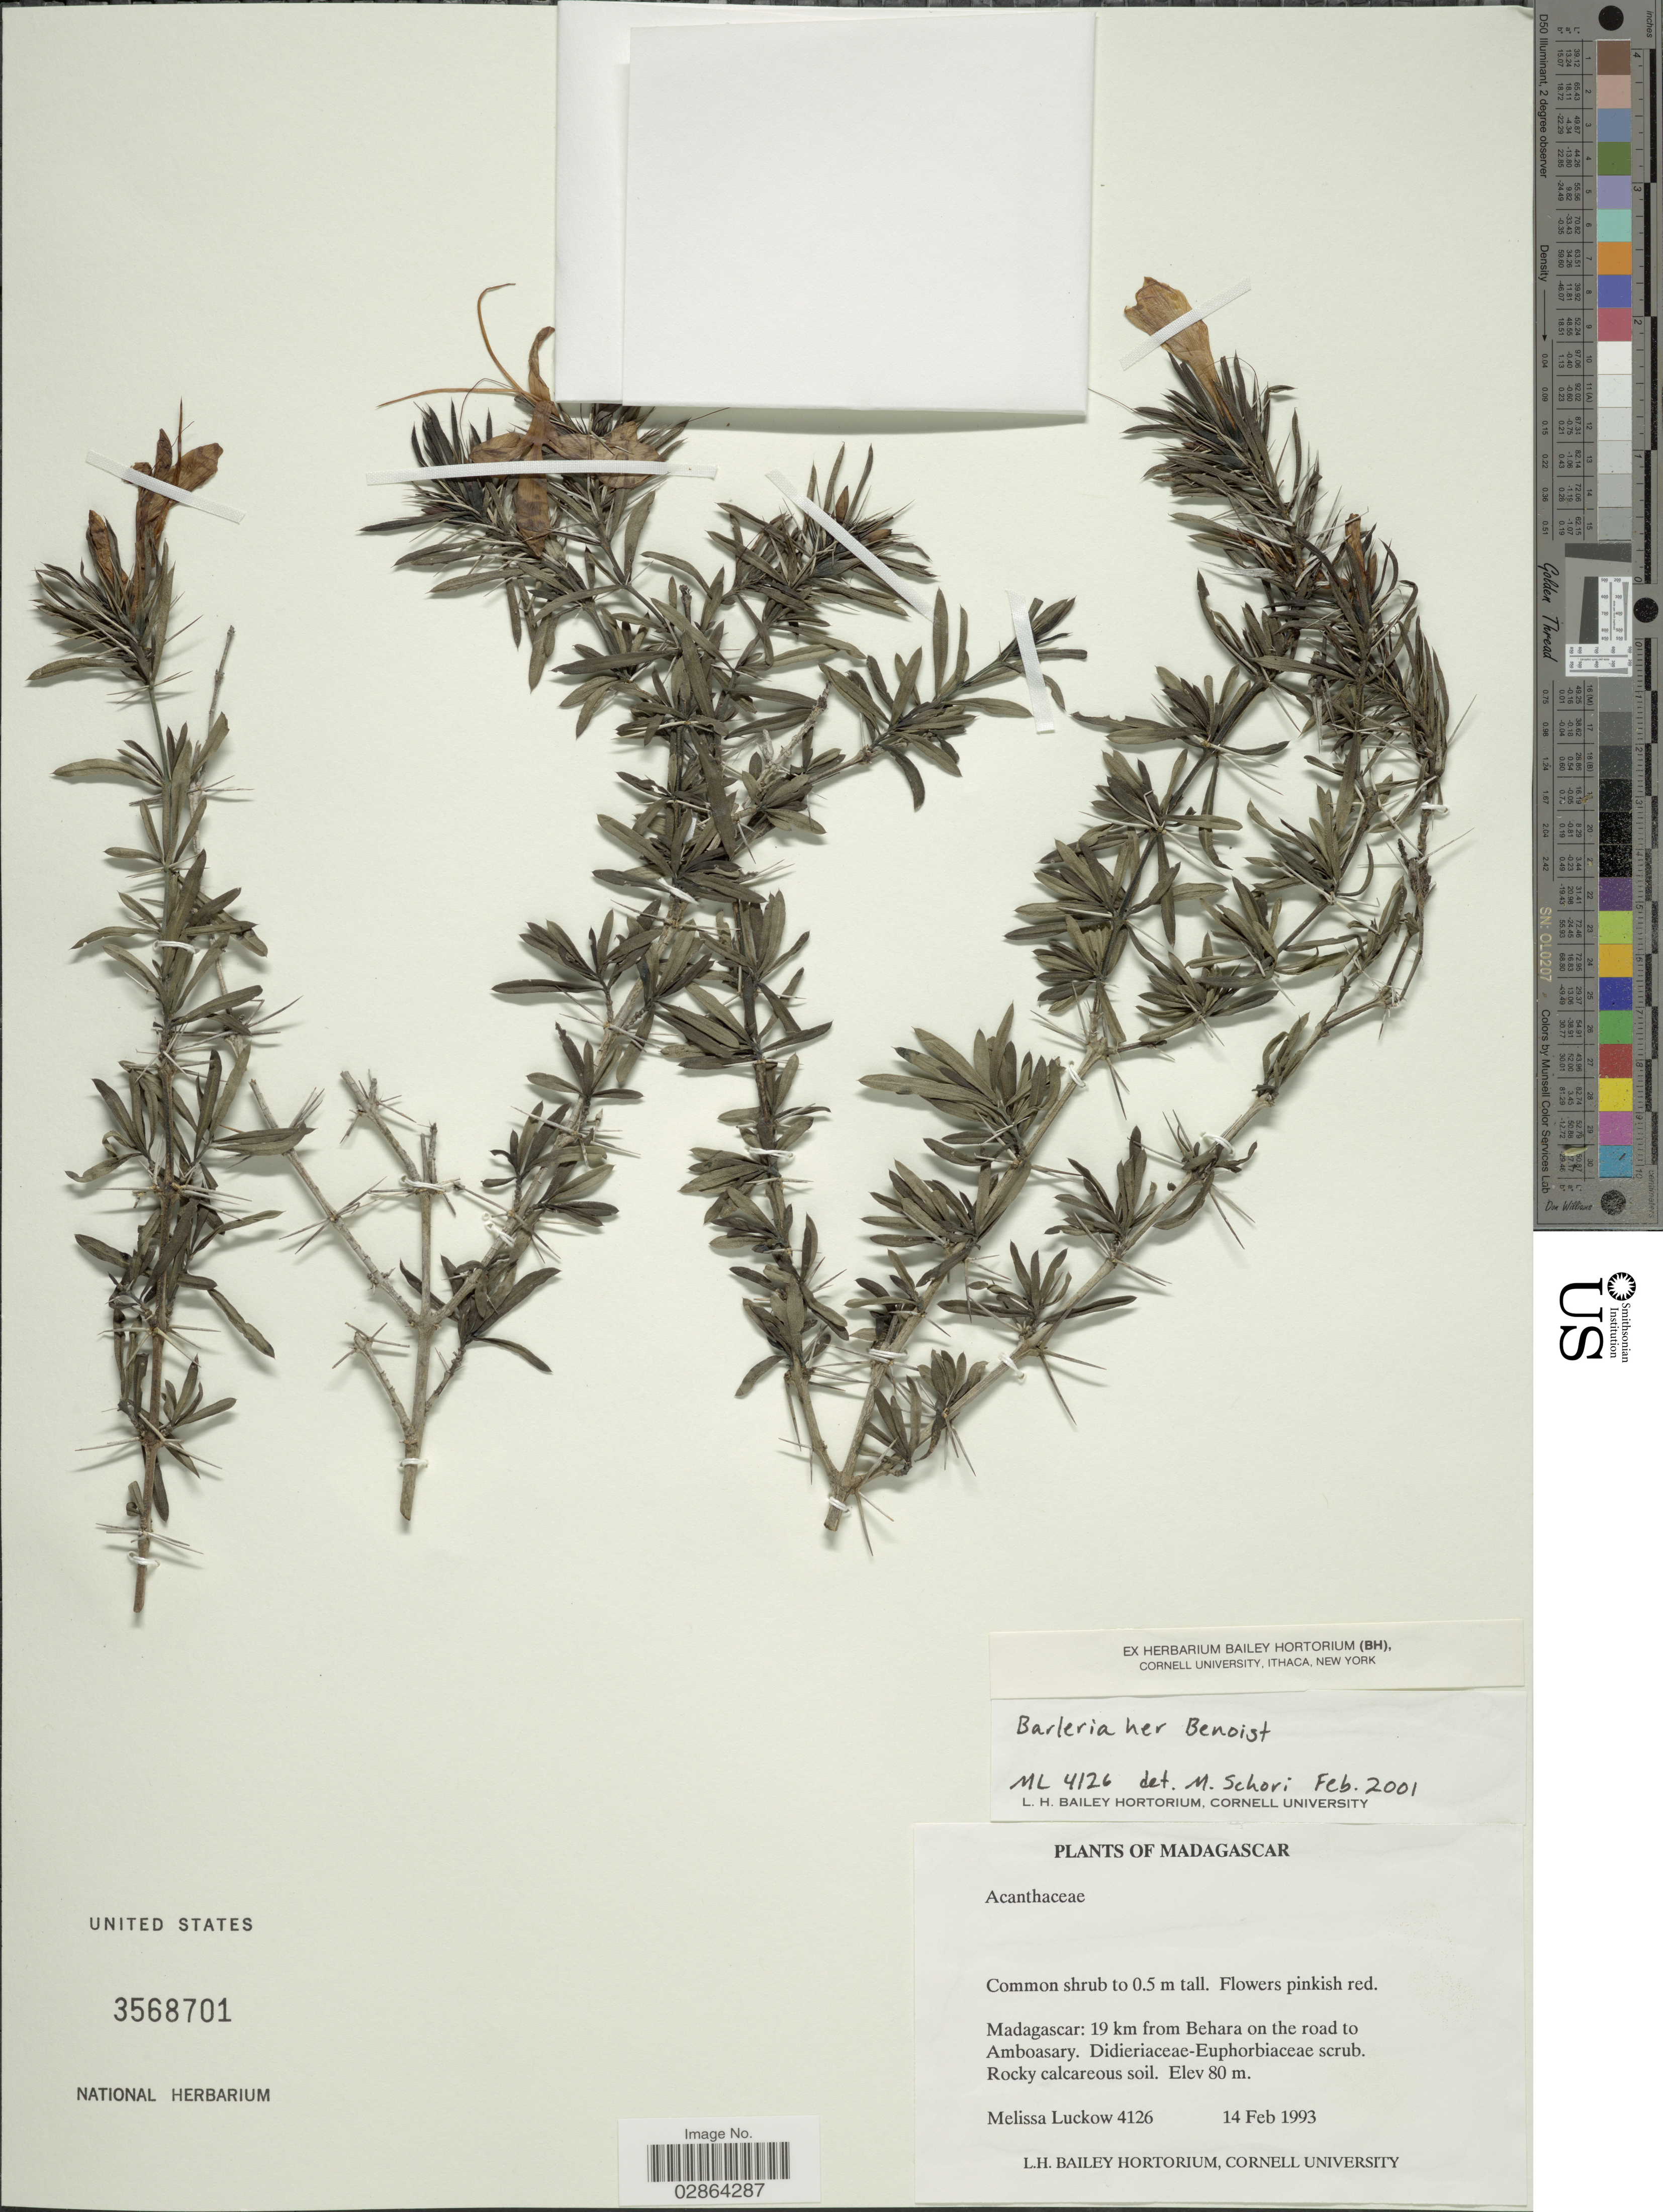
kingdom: Plantae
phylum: Tracheophyta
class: Magnoliopsida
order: Lamiales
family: Acanthaceae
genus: Barleria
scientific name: Barleria her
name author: Benoist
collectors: M. A. Luckow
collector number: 4126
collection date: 1993-02-14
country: Madagascar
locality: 19 km from Behara on the road to Amboasary.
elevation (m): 80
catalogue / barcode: US 3568701